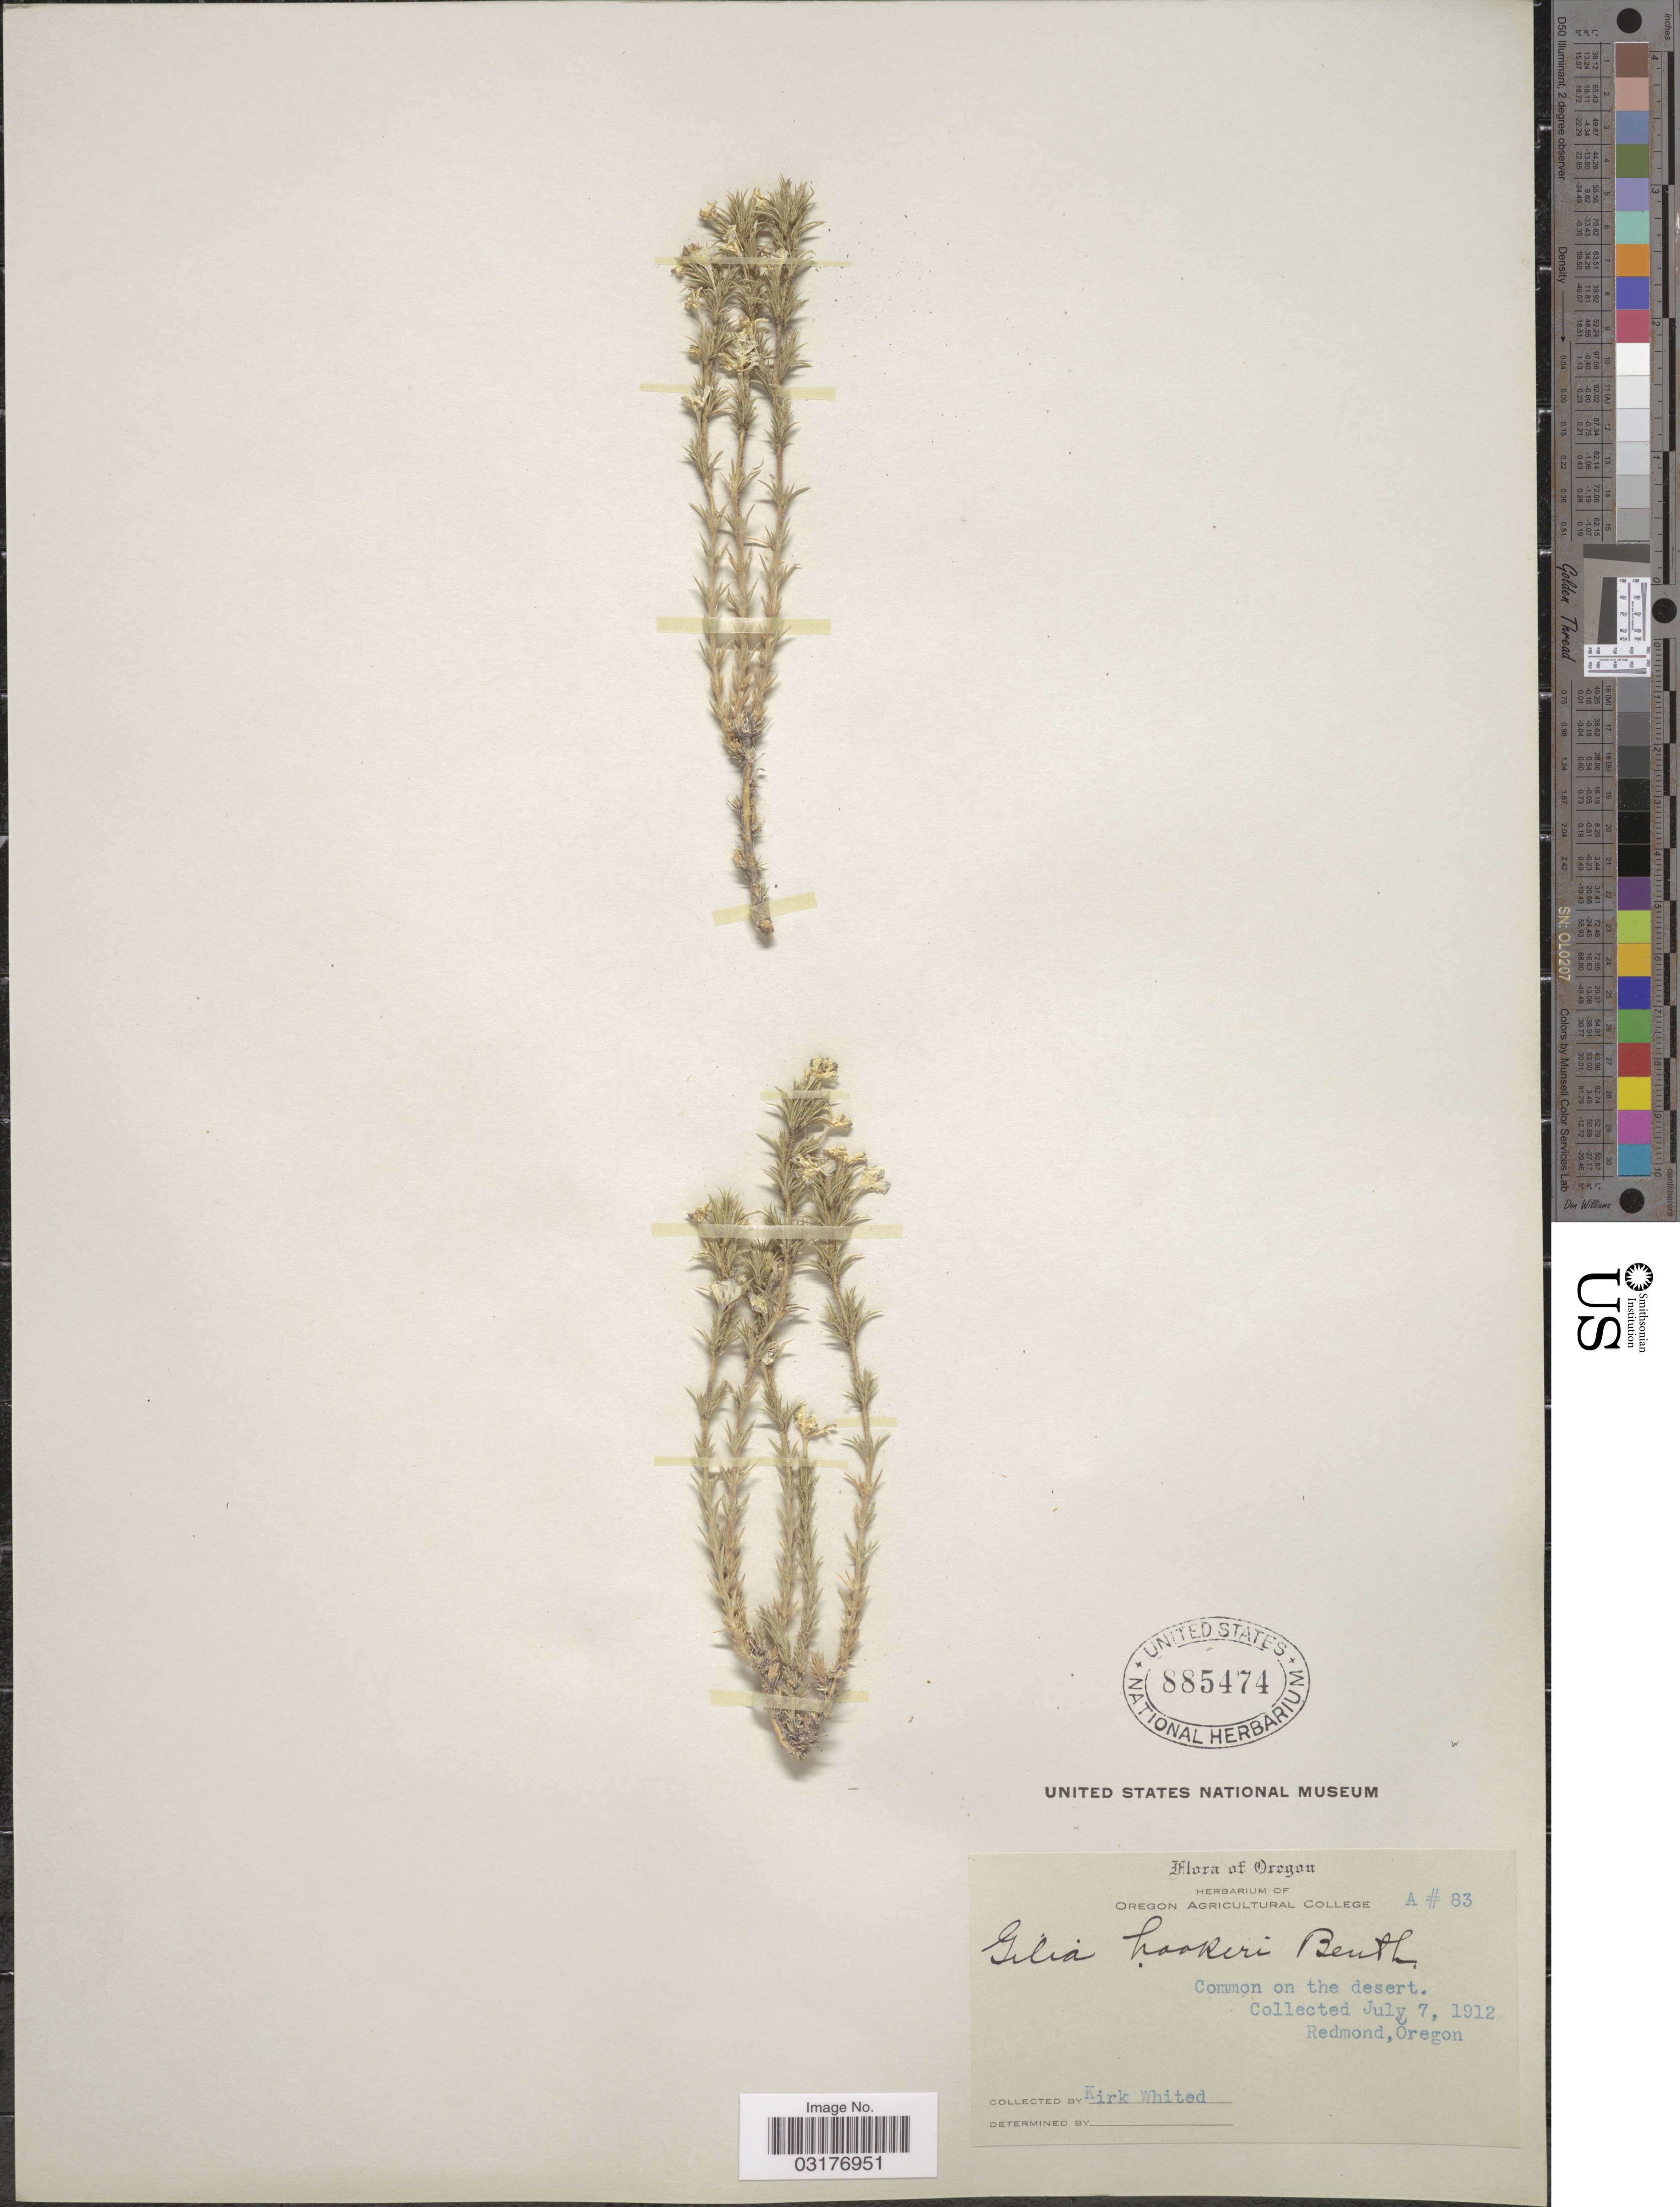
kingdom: Plantae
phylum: Tracheophyta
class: Magnoliopsida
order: Ericales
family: Polemoniaceae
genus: Linanthus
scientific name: Linanthus pungens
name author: (Torr.) J.M. Porter & L.A. Johnson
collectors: K. Whited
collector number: A83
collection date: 1912-07-07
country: United States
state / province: Oregon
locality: Redmond.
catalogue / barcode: US 885474